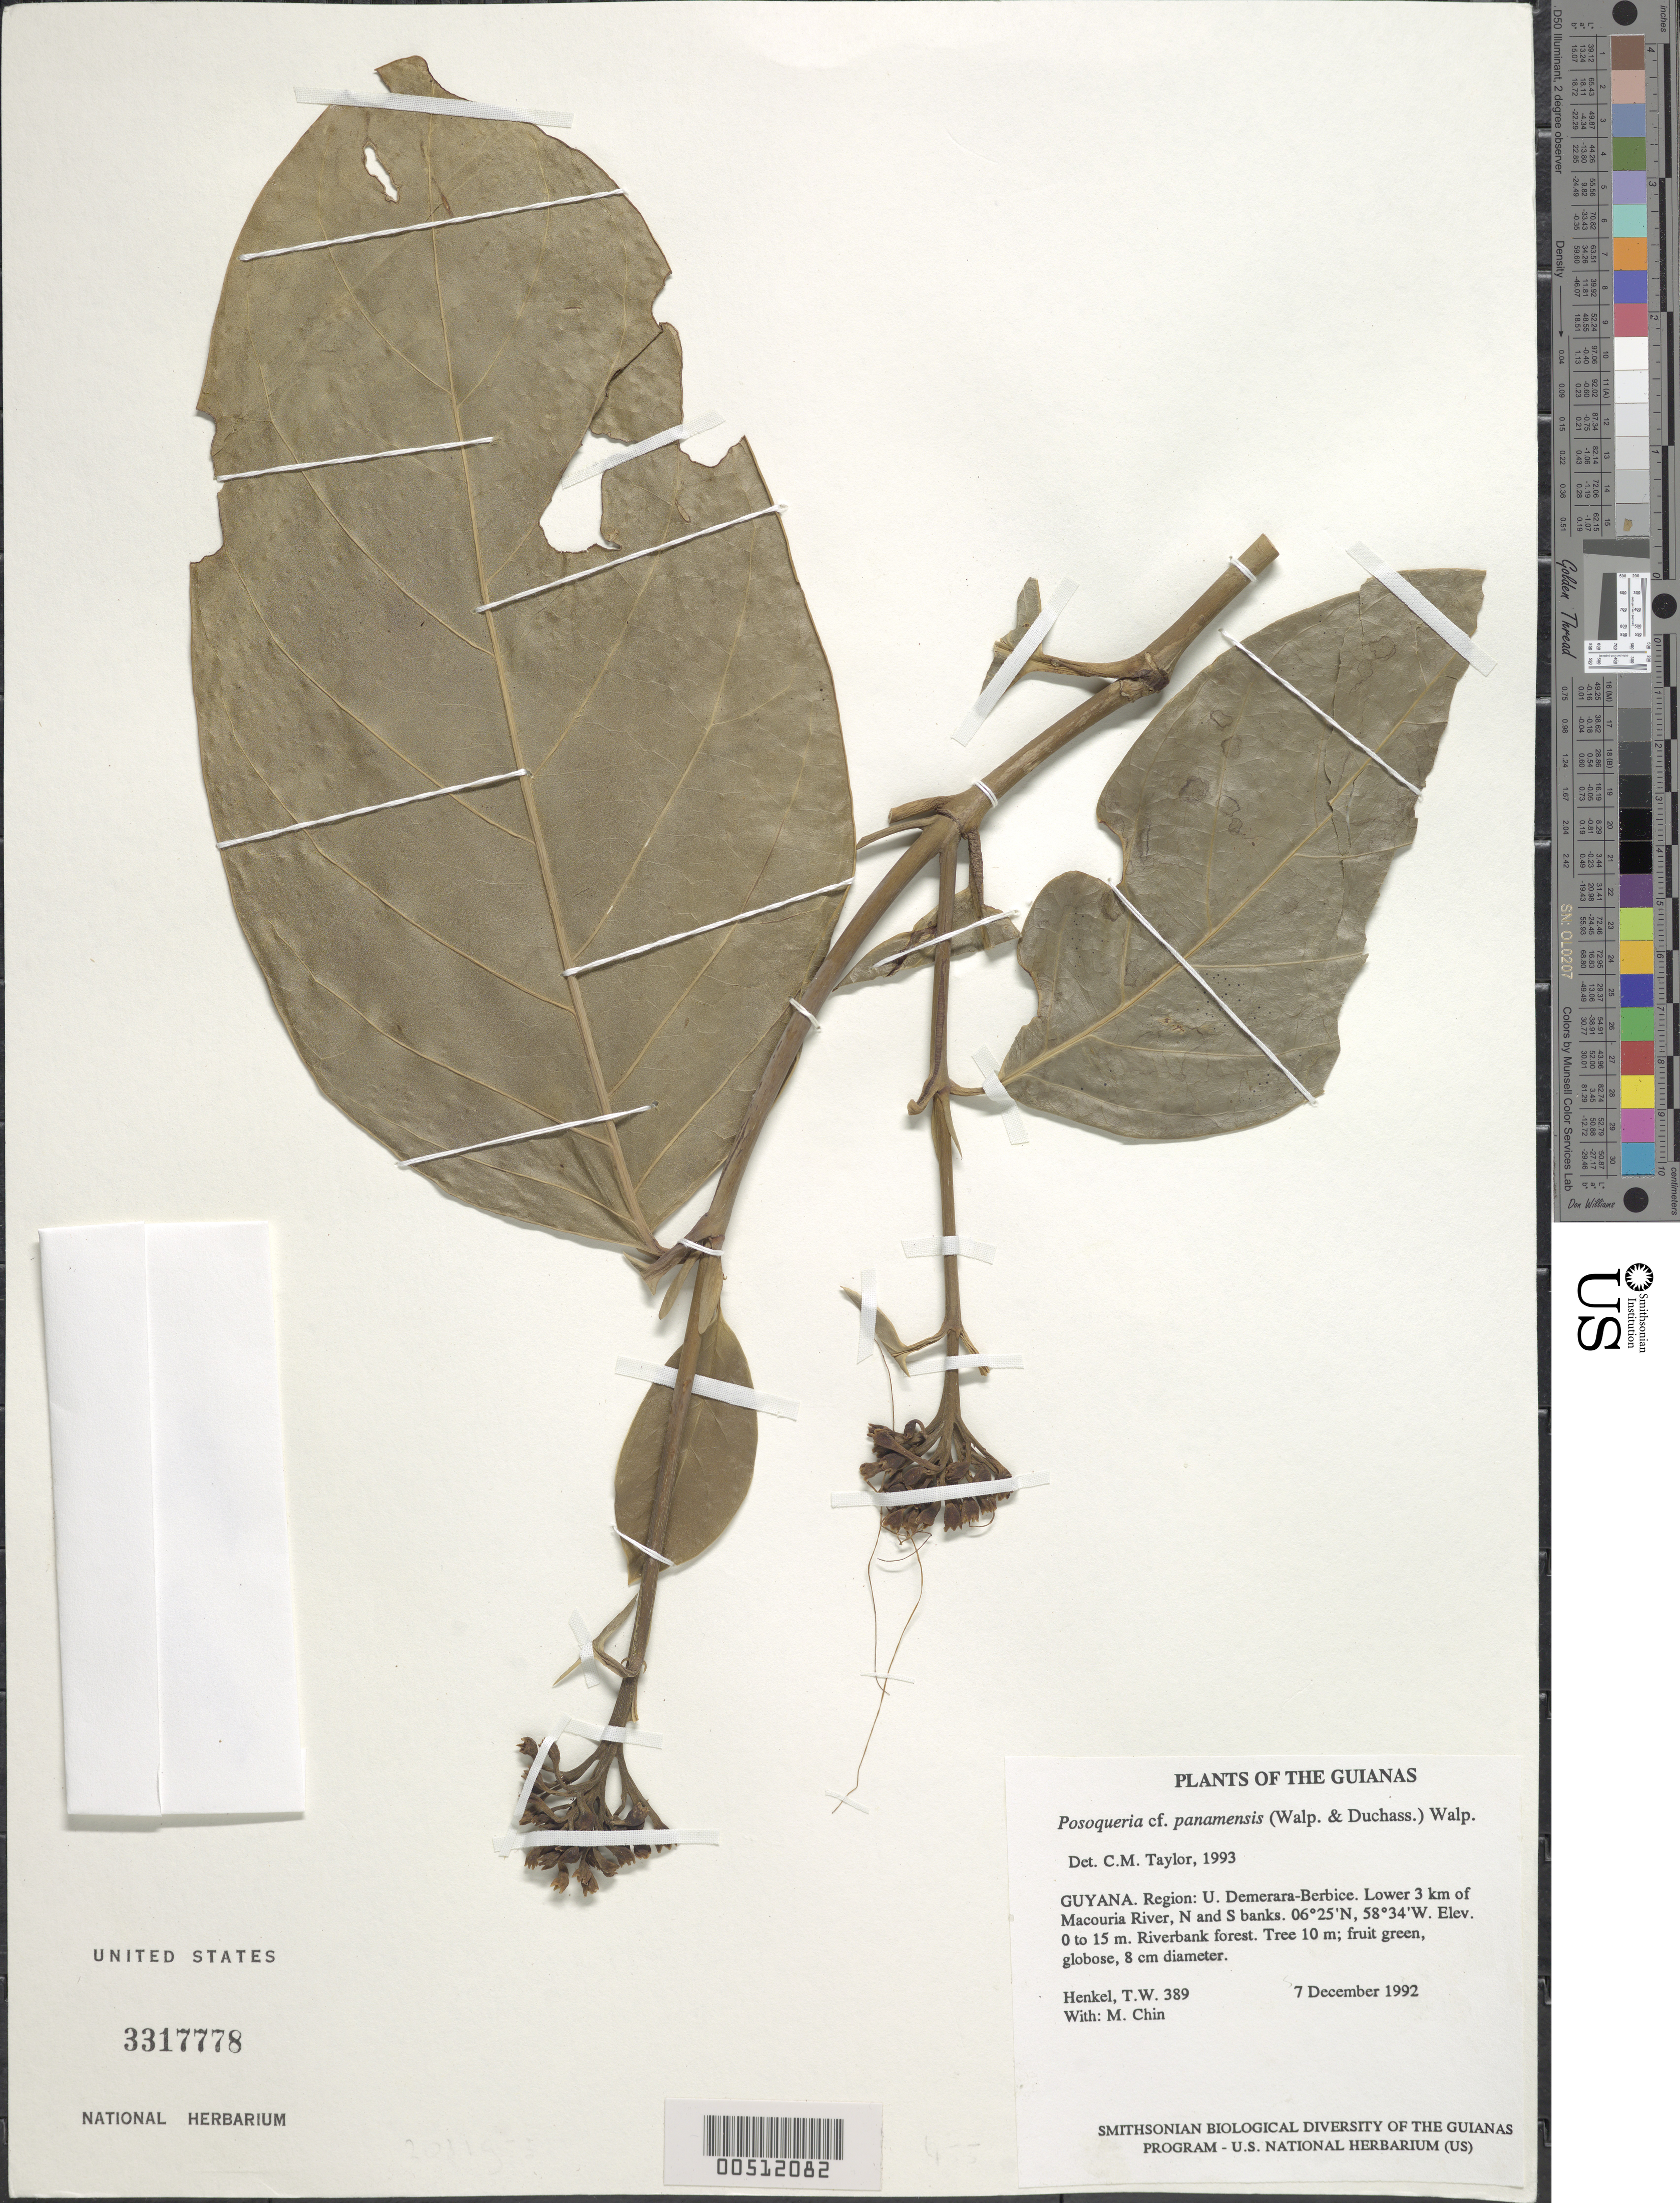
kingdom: Plantae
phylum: Tracheophyta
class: Magnoliopsida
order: Gentianales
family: Rubiaceae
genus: Posoqueria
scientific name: Posoqueria panamensis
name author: (Walp. & Duchass.) Walp.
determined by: Taylor, Charlotte M.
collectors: T. Henkel & M. Chin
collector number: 389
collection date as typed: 7 December 1992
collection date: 1992-12-07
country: Guyana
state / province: U. Demerara-Berbice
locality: Lower 3 km of Macouria River, N and S banks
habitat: Riverbank forest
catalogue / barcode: US 3317778